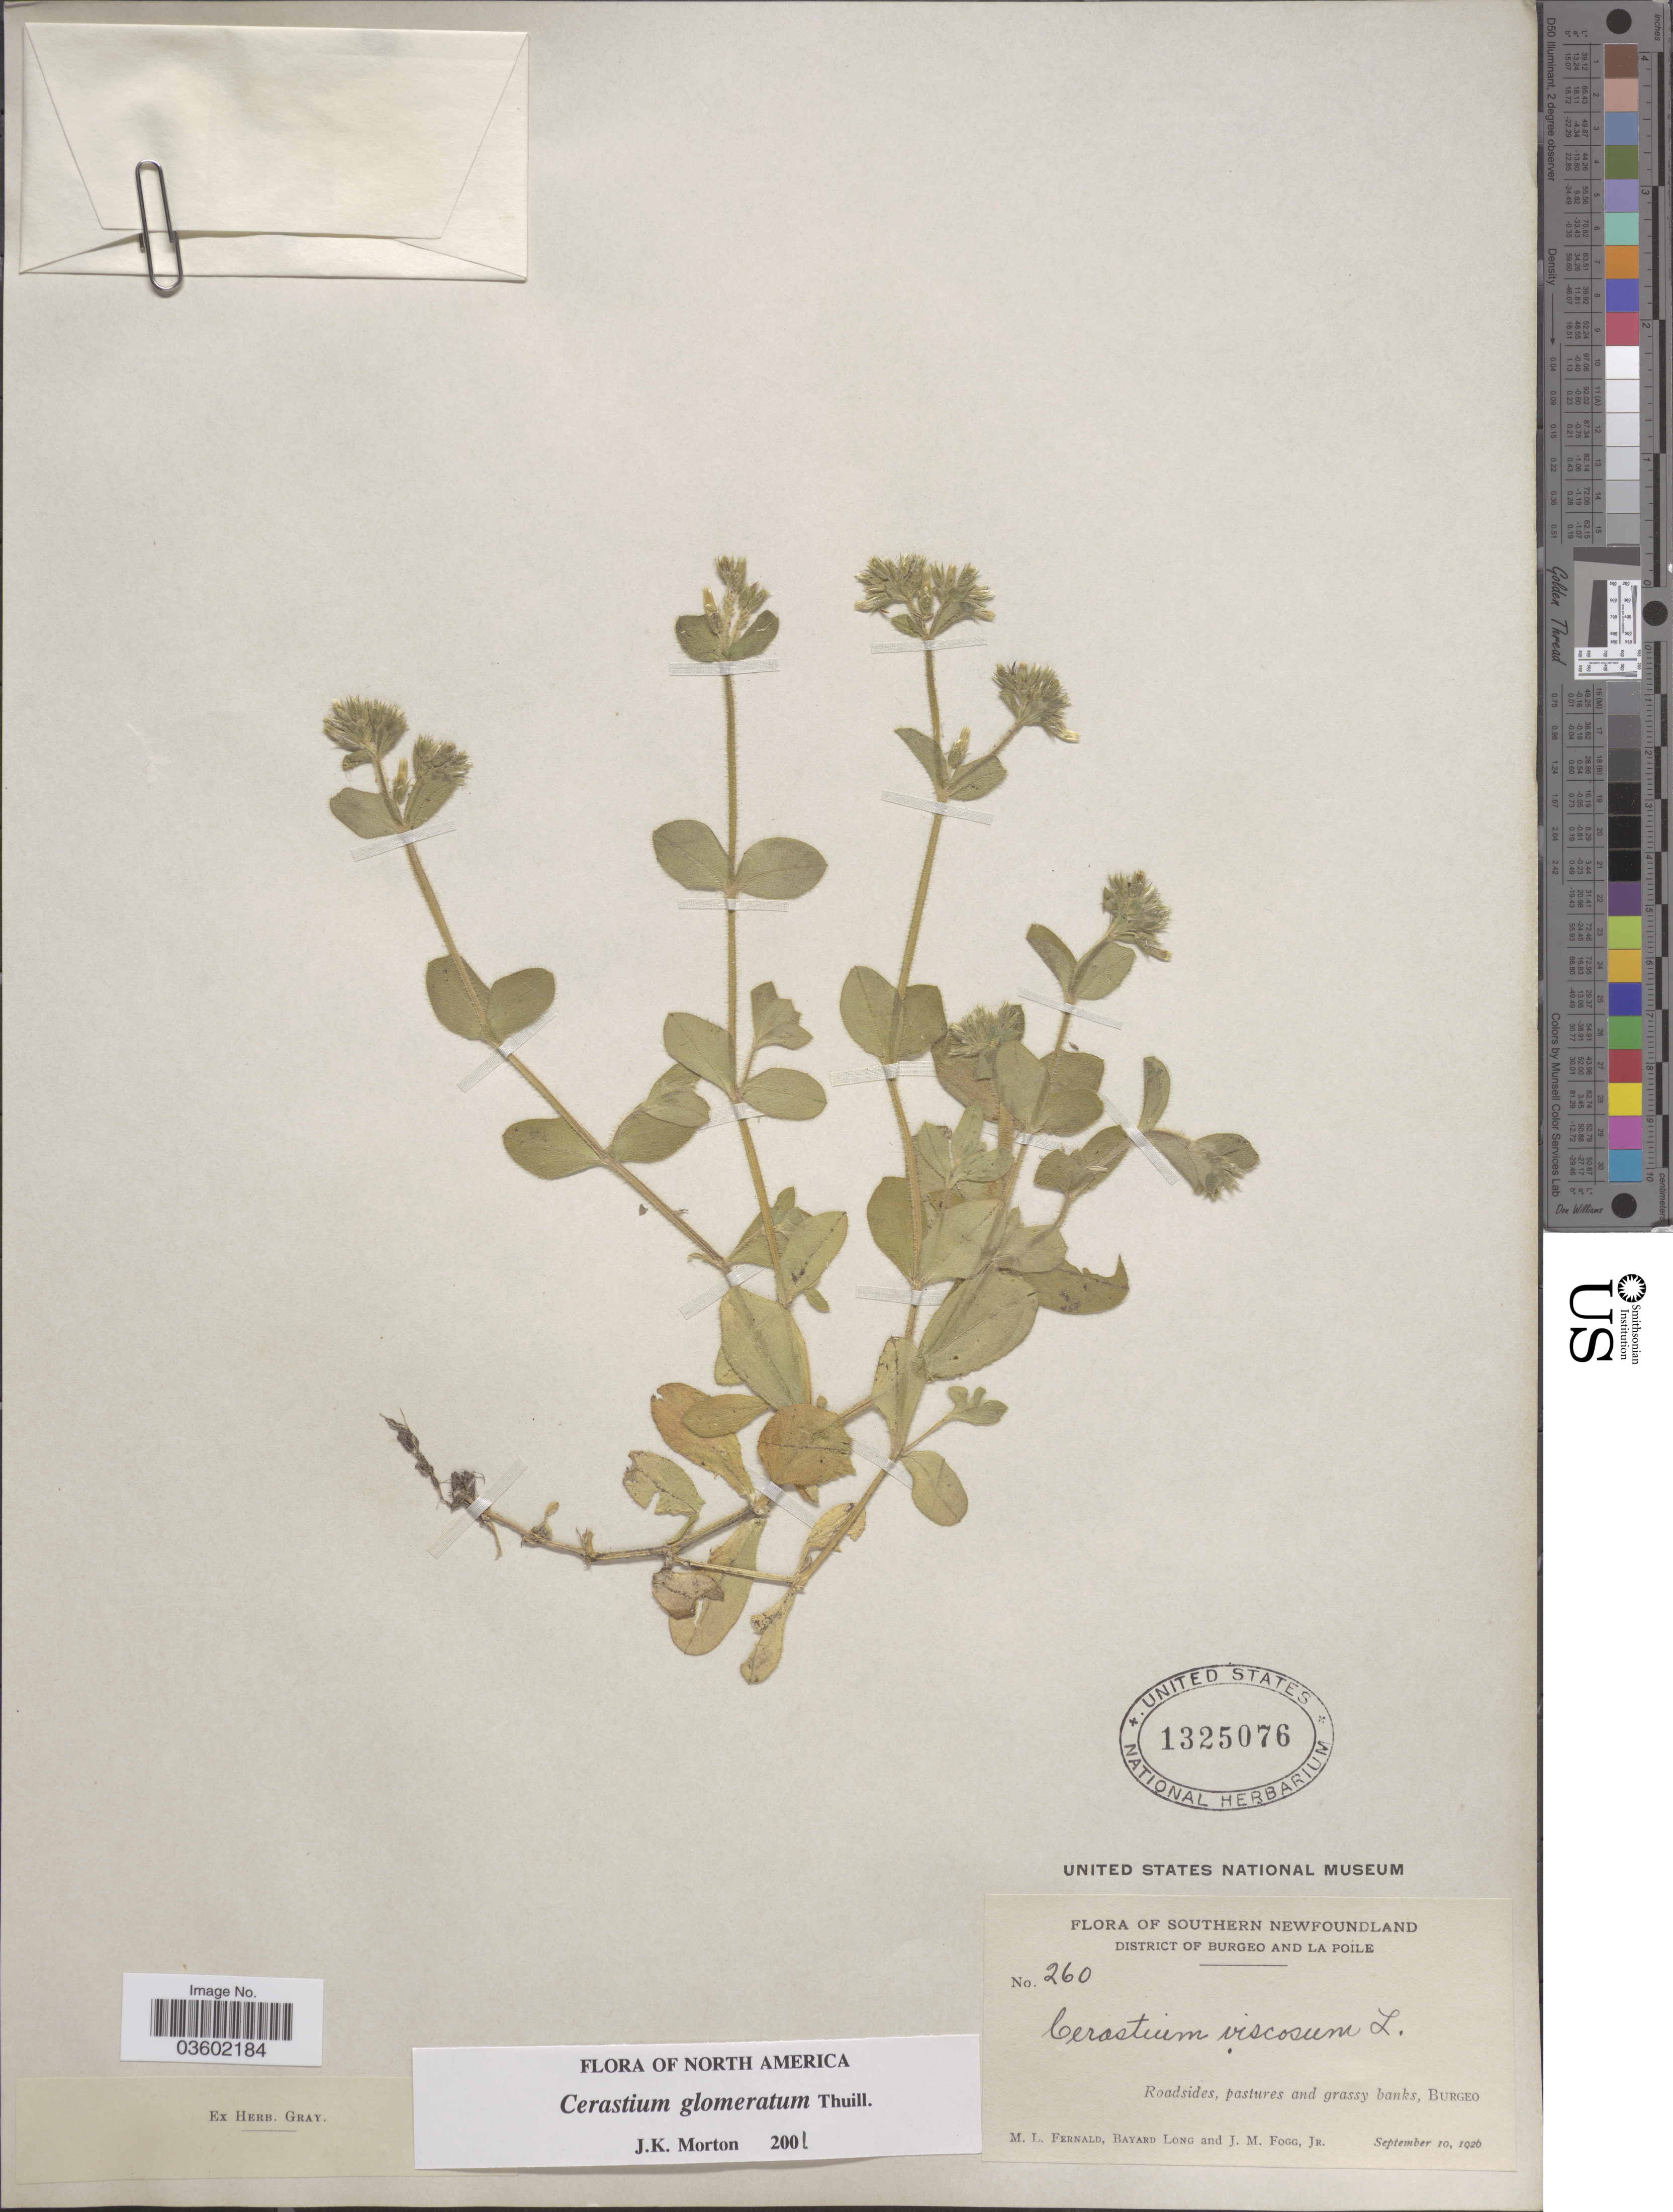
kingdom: Plantae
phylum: Tracheophyta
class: Magnoliopsida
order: Caryophyllales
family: Caryophyllaceae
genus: Cerastium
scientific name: Cerastium viscosum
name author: L.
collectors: M. L. Fernald, B. Long & J. Fogg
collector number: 260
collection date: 1926-09-10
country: Canada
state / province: Newfoundland and Labrador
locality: Southern Newfoundland. District of Burgeo and La Poile. Burgeo.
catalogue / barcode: US 1325076